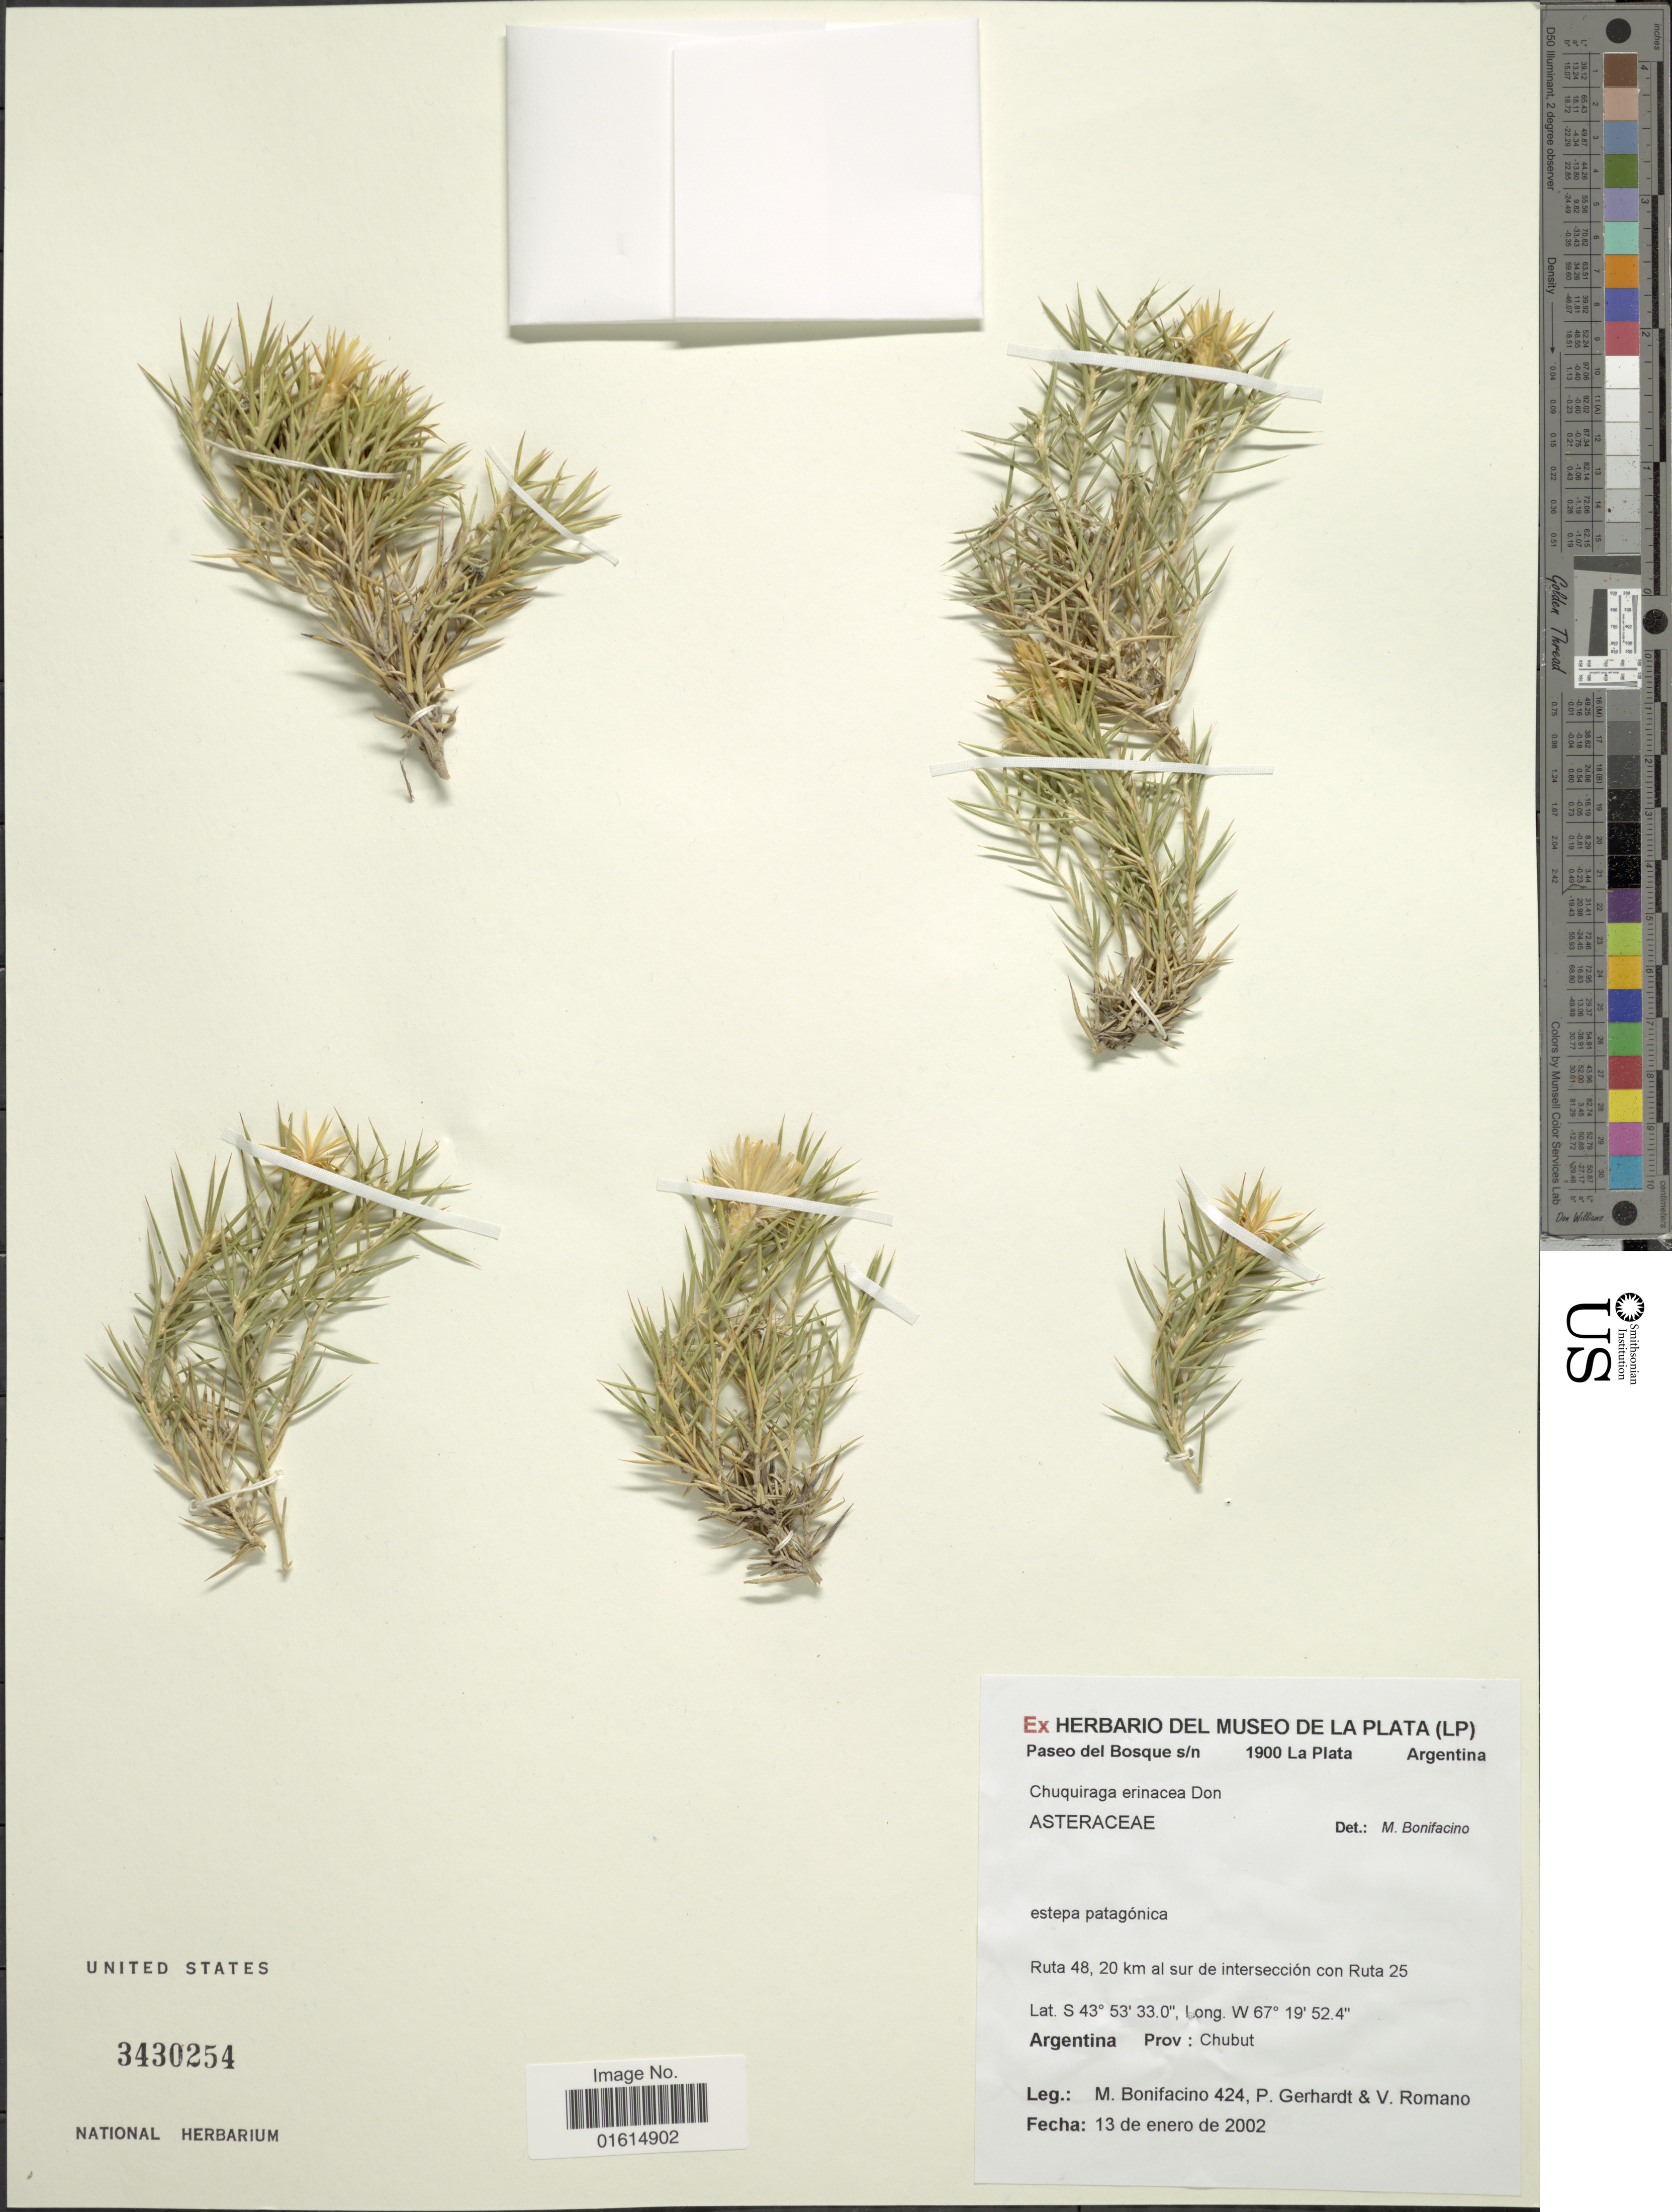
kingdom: Plantae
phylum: Tracheophyta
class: Magnoliopsida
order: Asterales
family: Asteraceae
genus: Chuquiraga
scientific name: Chuquiraga erinacea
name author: D. Don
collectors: M. Bonifacino, P. Gerhardt & V. Romano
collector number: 0424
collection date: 2002-01-13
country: Argentina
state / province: Chubut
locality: Ruta 48, 20 km al sur de intersection con Ruta 25, Prov. Chubut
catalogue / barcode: US 3430254